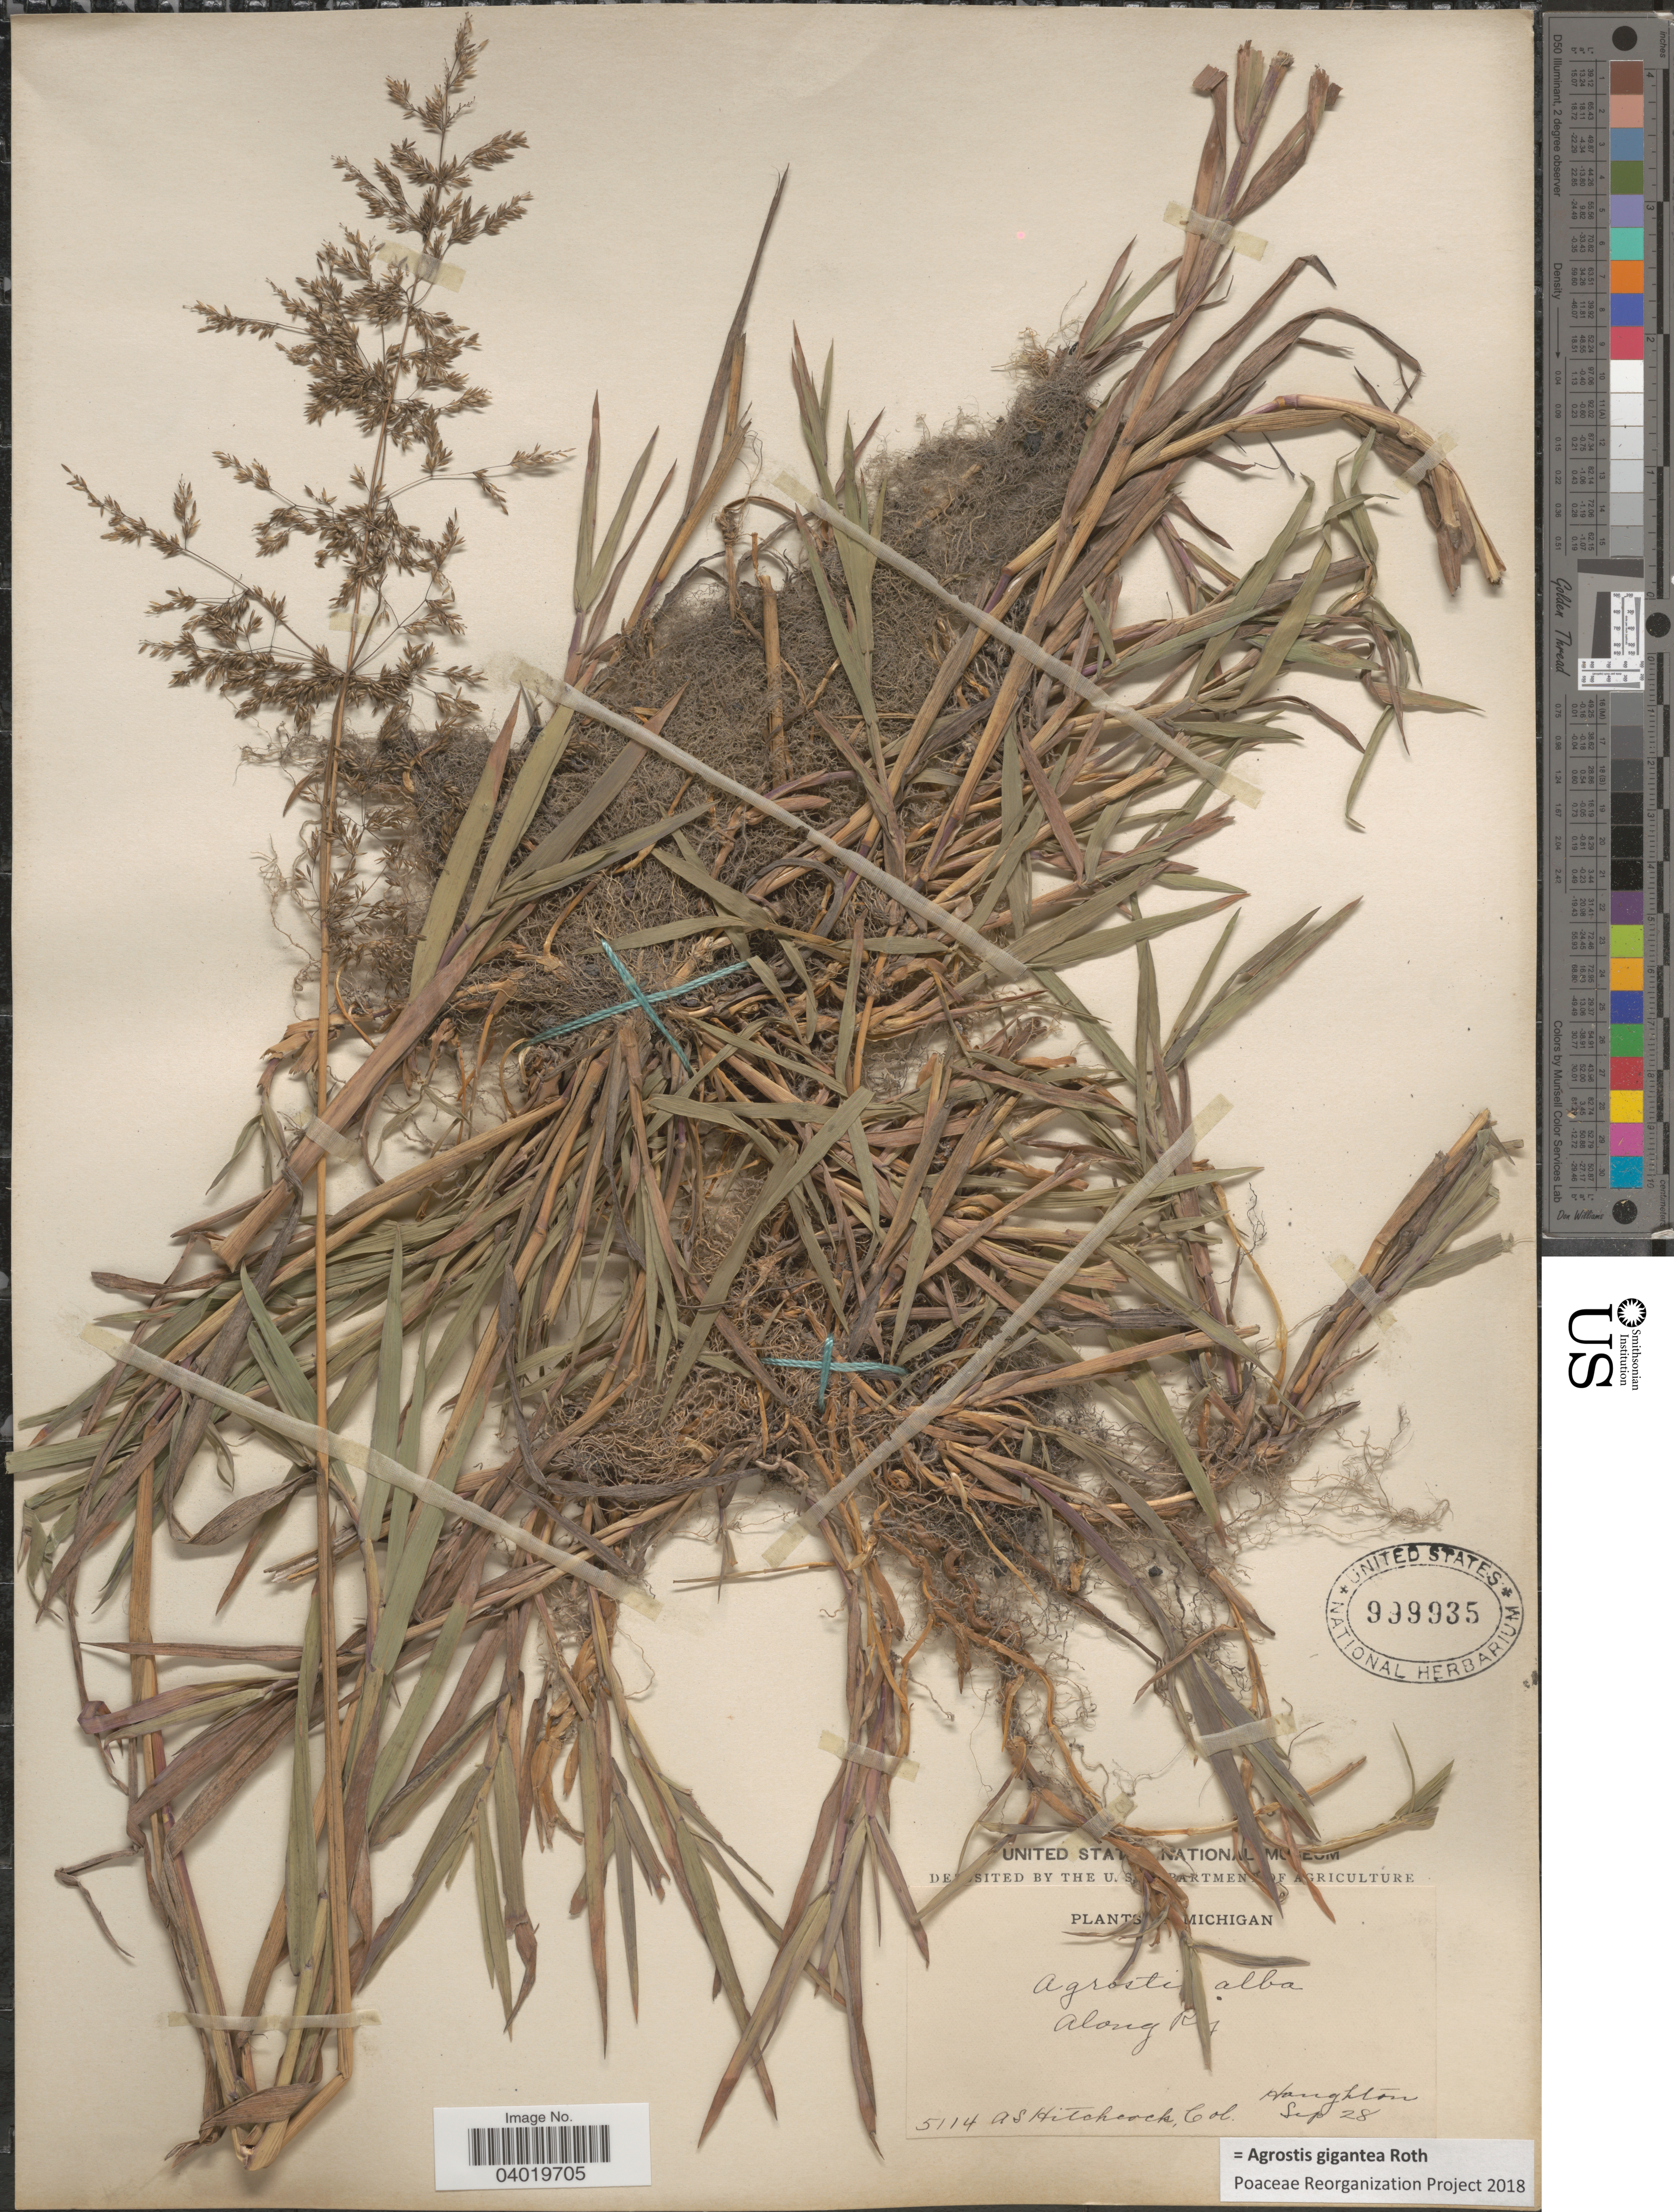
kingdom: Plantae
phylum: Tracheophyta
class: Liliopsida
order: Poales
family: Poaceae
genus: Agrostis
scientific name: Agrostis gigantea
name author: Roth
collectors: A. S. Hitchcock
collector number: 5114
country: United States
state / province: Michigan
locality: Along R [illegible text]. Haughton.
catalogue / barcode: US 999935